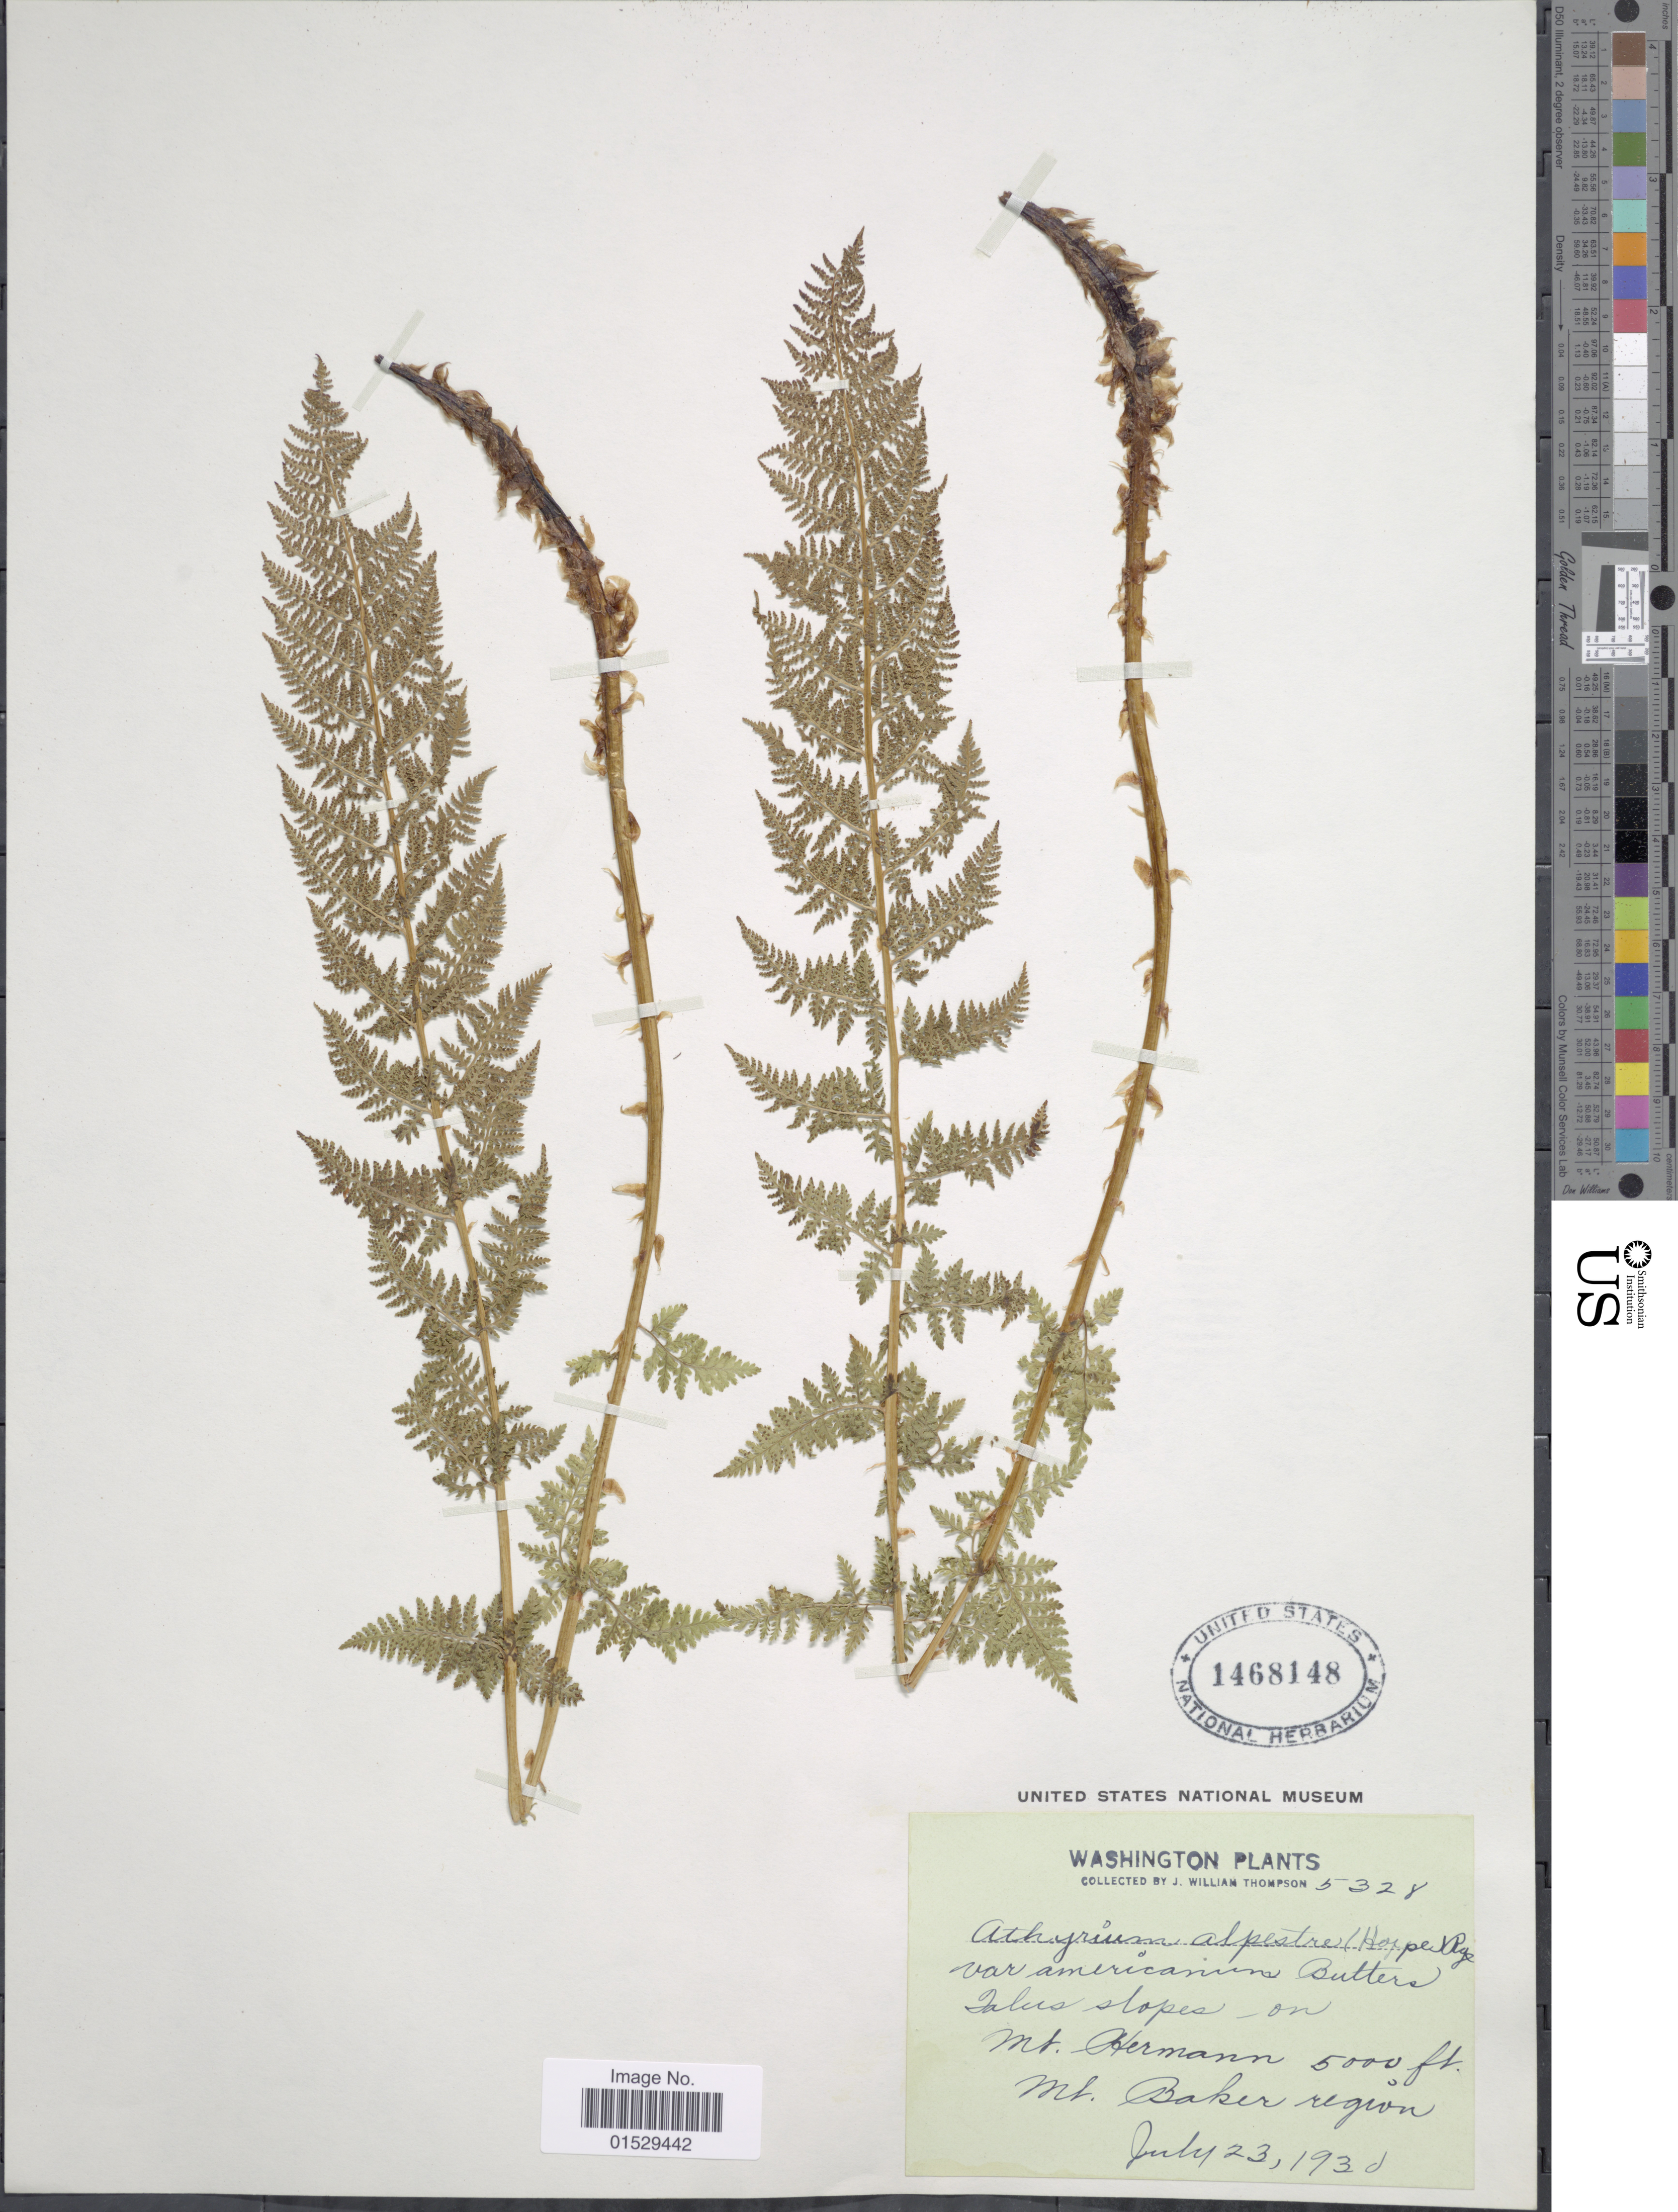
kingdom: Plantae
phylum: Tracheophyta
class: Polypodiopsida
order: Polypodiales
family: Athyriaceae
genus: Athyrium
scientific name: Athyrium distentifolilum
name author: Tausch ex Opiz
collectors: J. W. Thompson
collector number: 5328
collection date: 1930-07-23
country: United States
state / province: Washington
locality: Talus slopes on Mt. Hermann, Mt. Baker region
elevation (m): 1524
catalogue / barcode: US 1468148